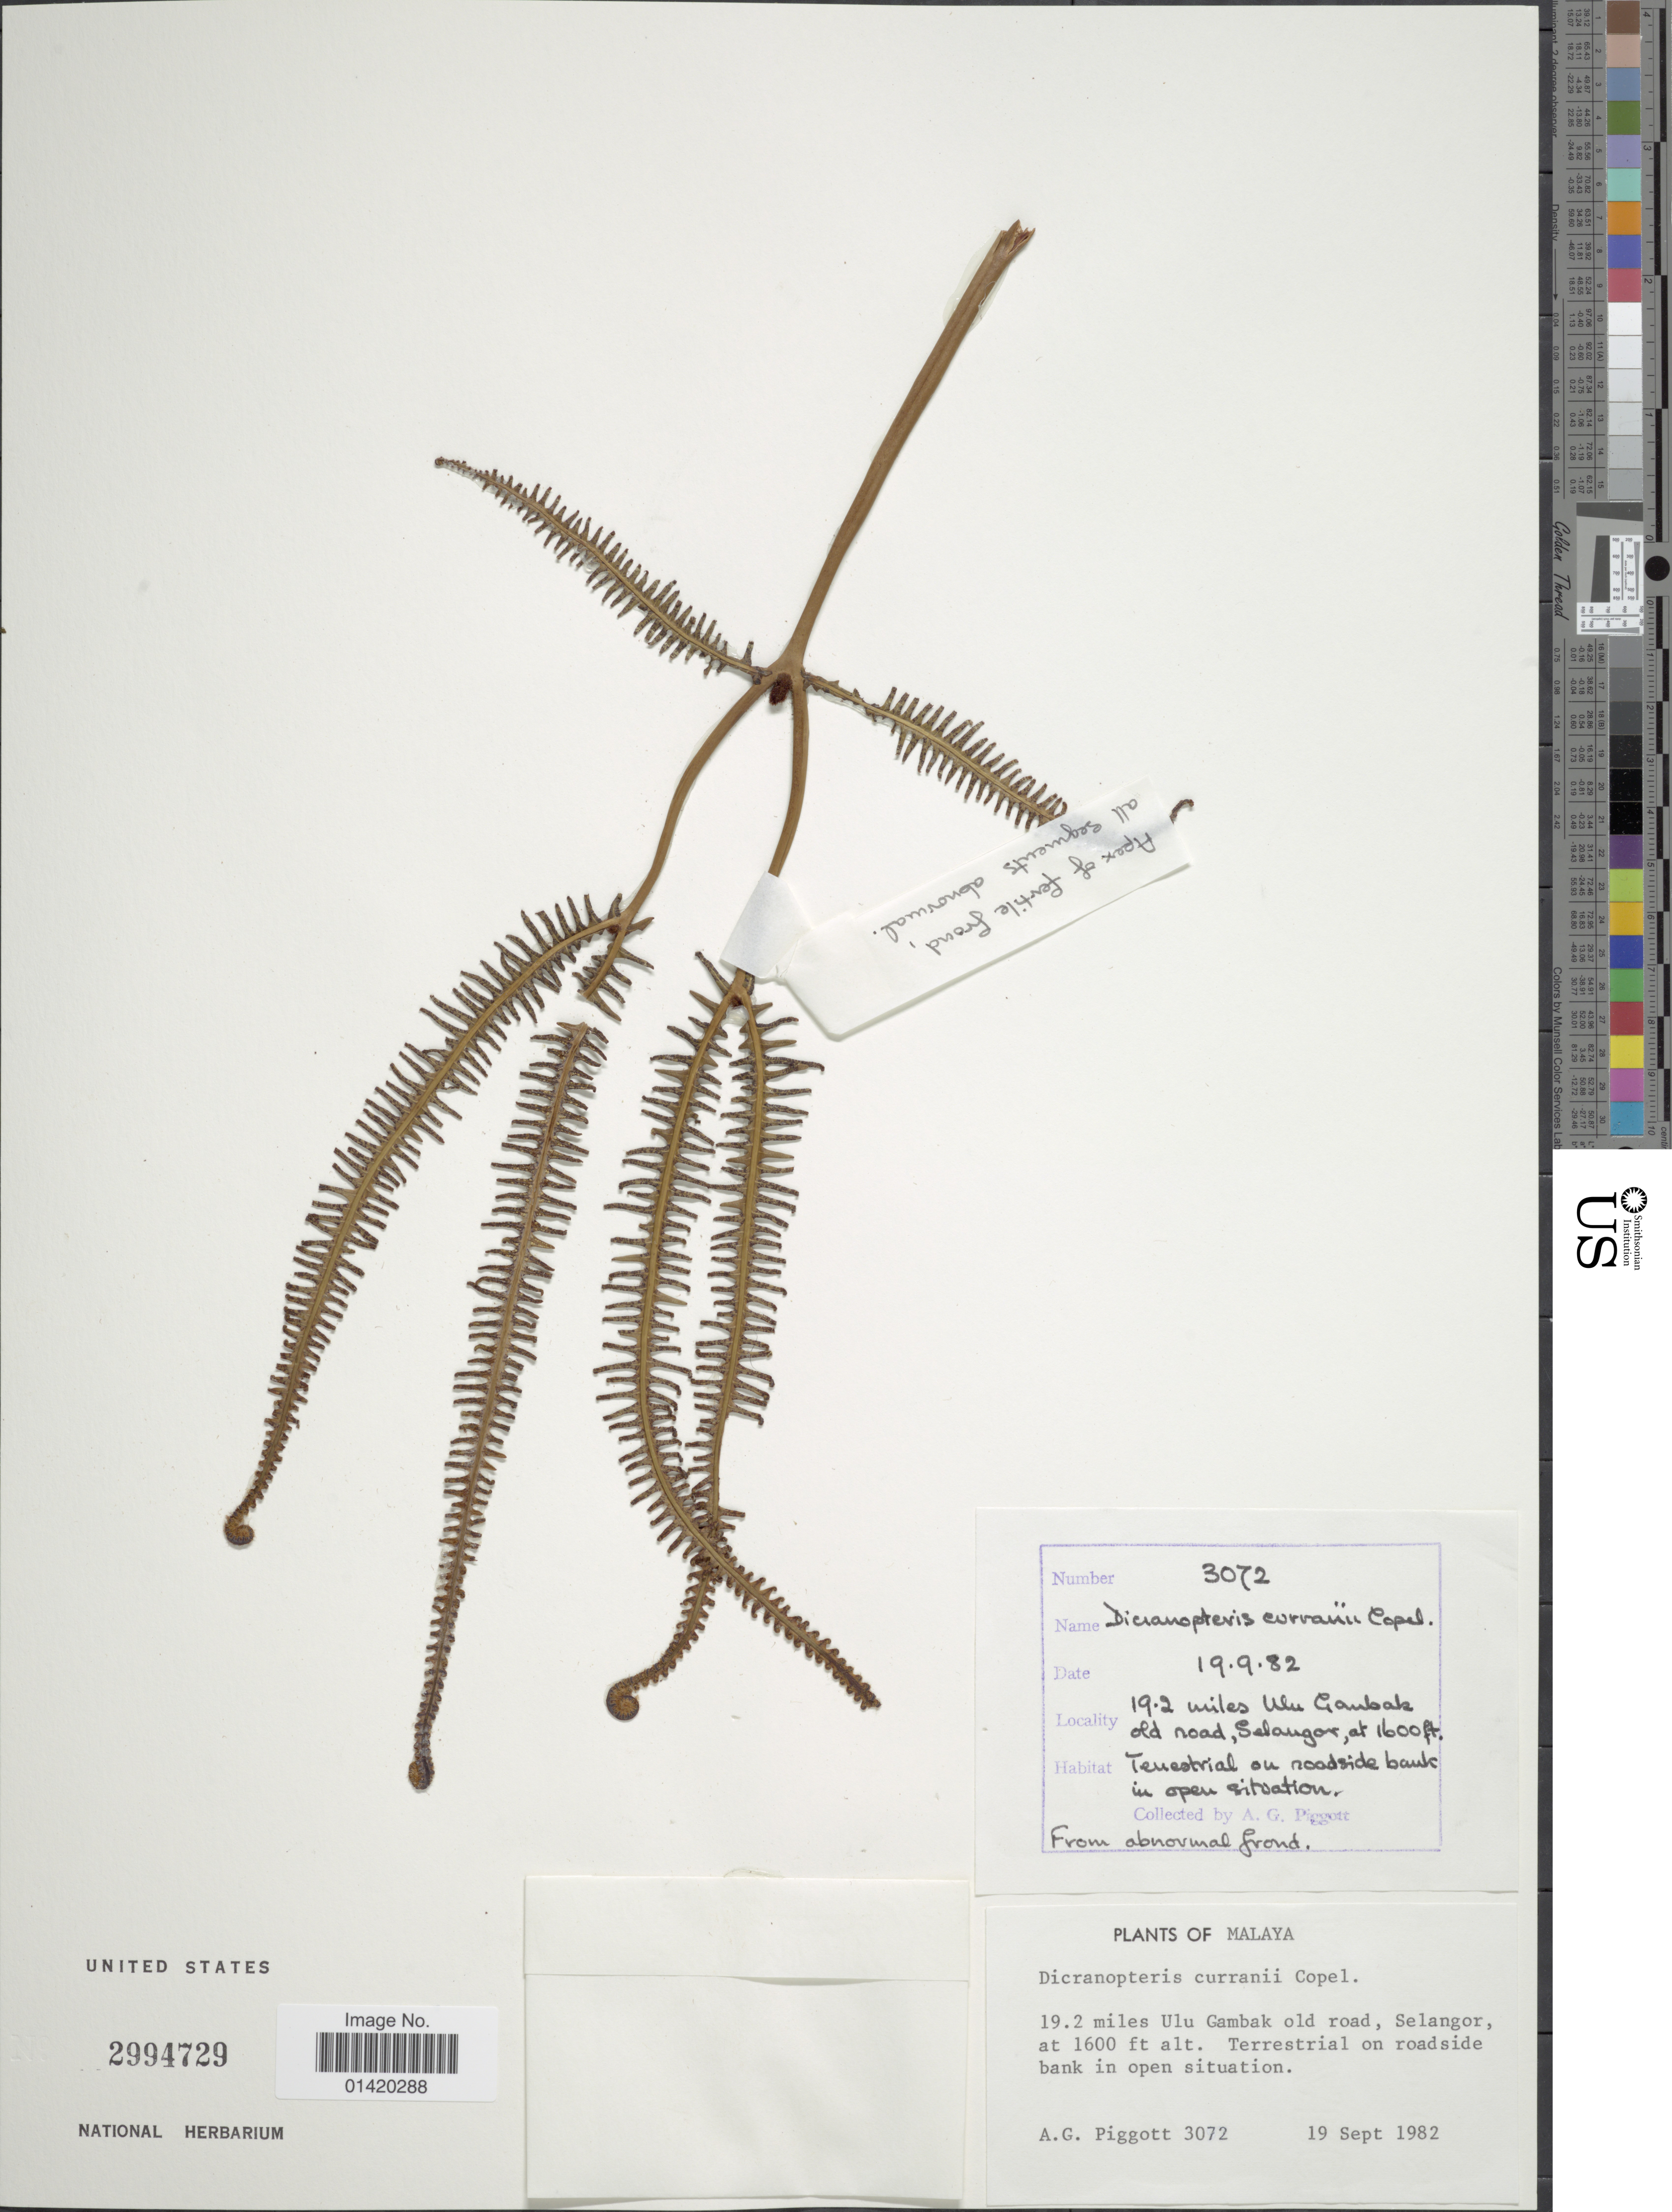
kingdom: Plantae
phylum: Tracheophyta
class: Polypodiopsida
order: Gleicheniales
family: Gleicheniaceae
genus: Dicranopteris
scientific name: Dicranopteris curranii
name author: Copel.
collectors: A. Piggott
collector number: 3072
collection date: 1982-09-19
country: Malaysia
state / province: Selangor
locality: Malaya, 19.2 miles Ulu Gambak old road, Malaya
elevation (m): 488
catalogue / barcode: US 2994729